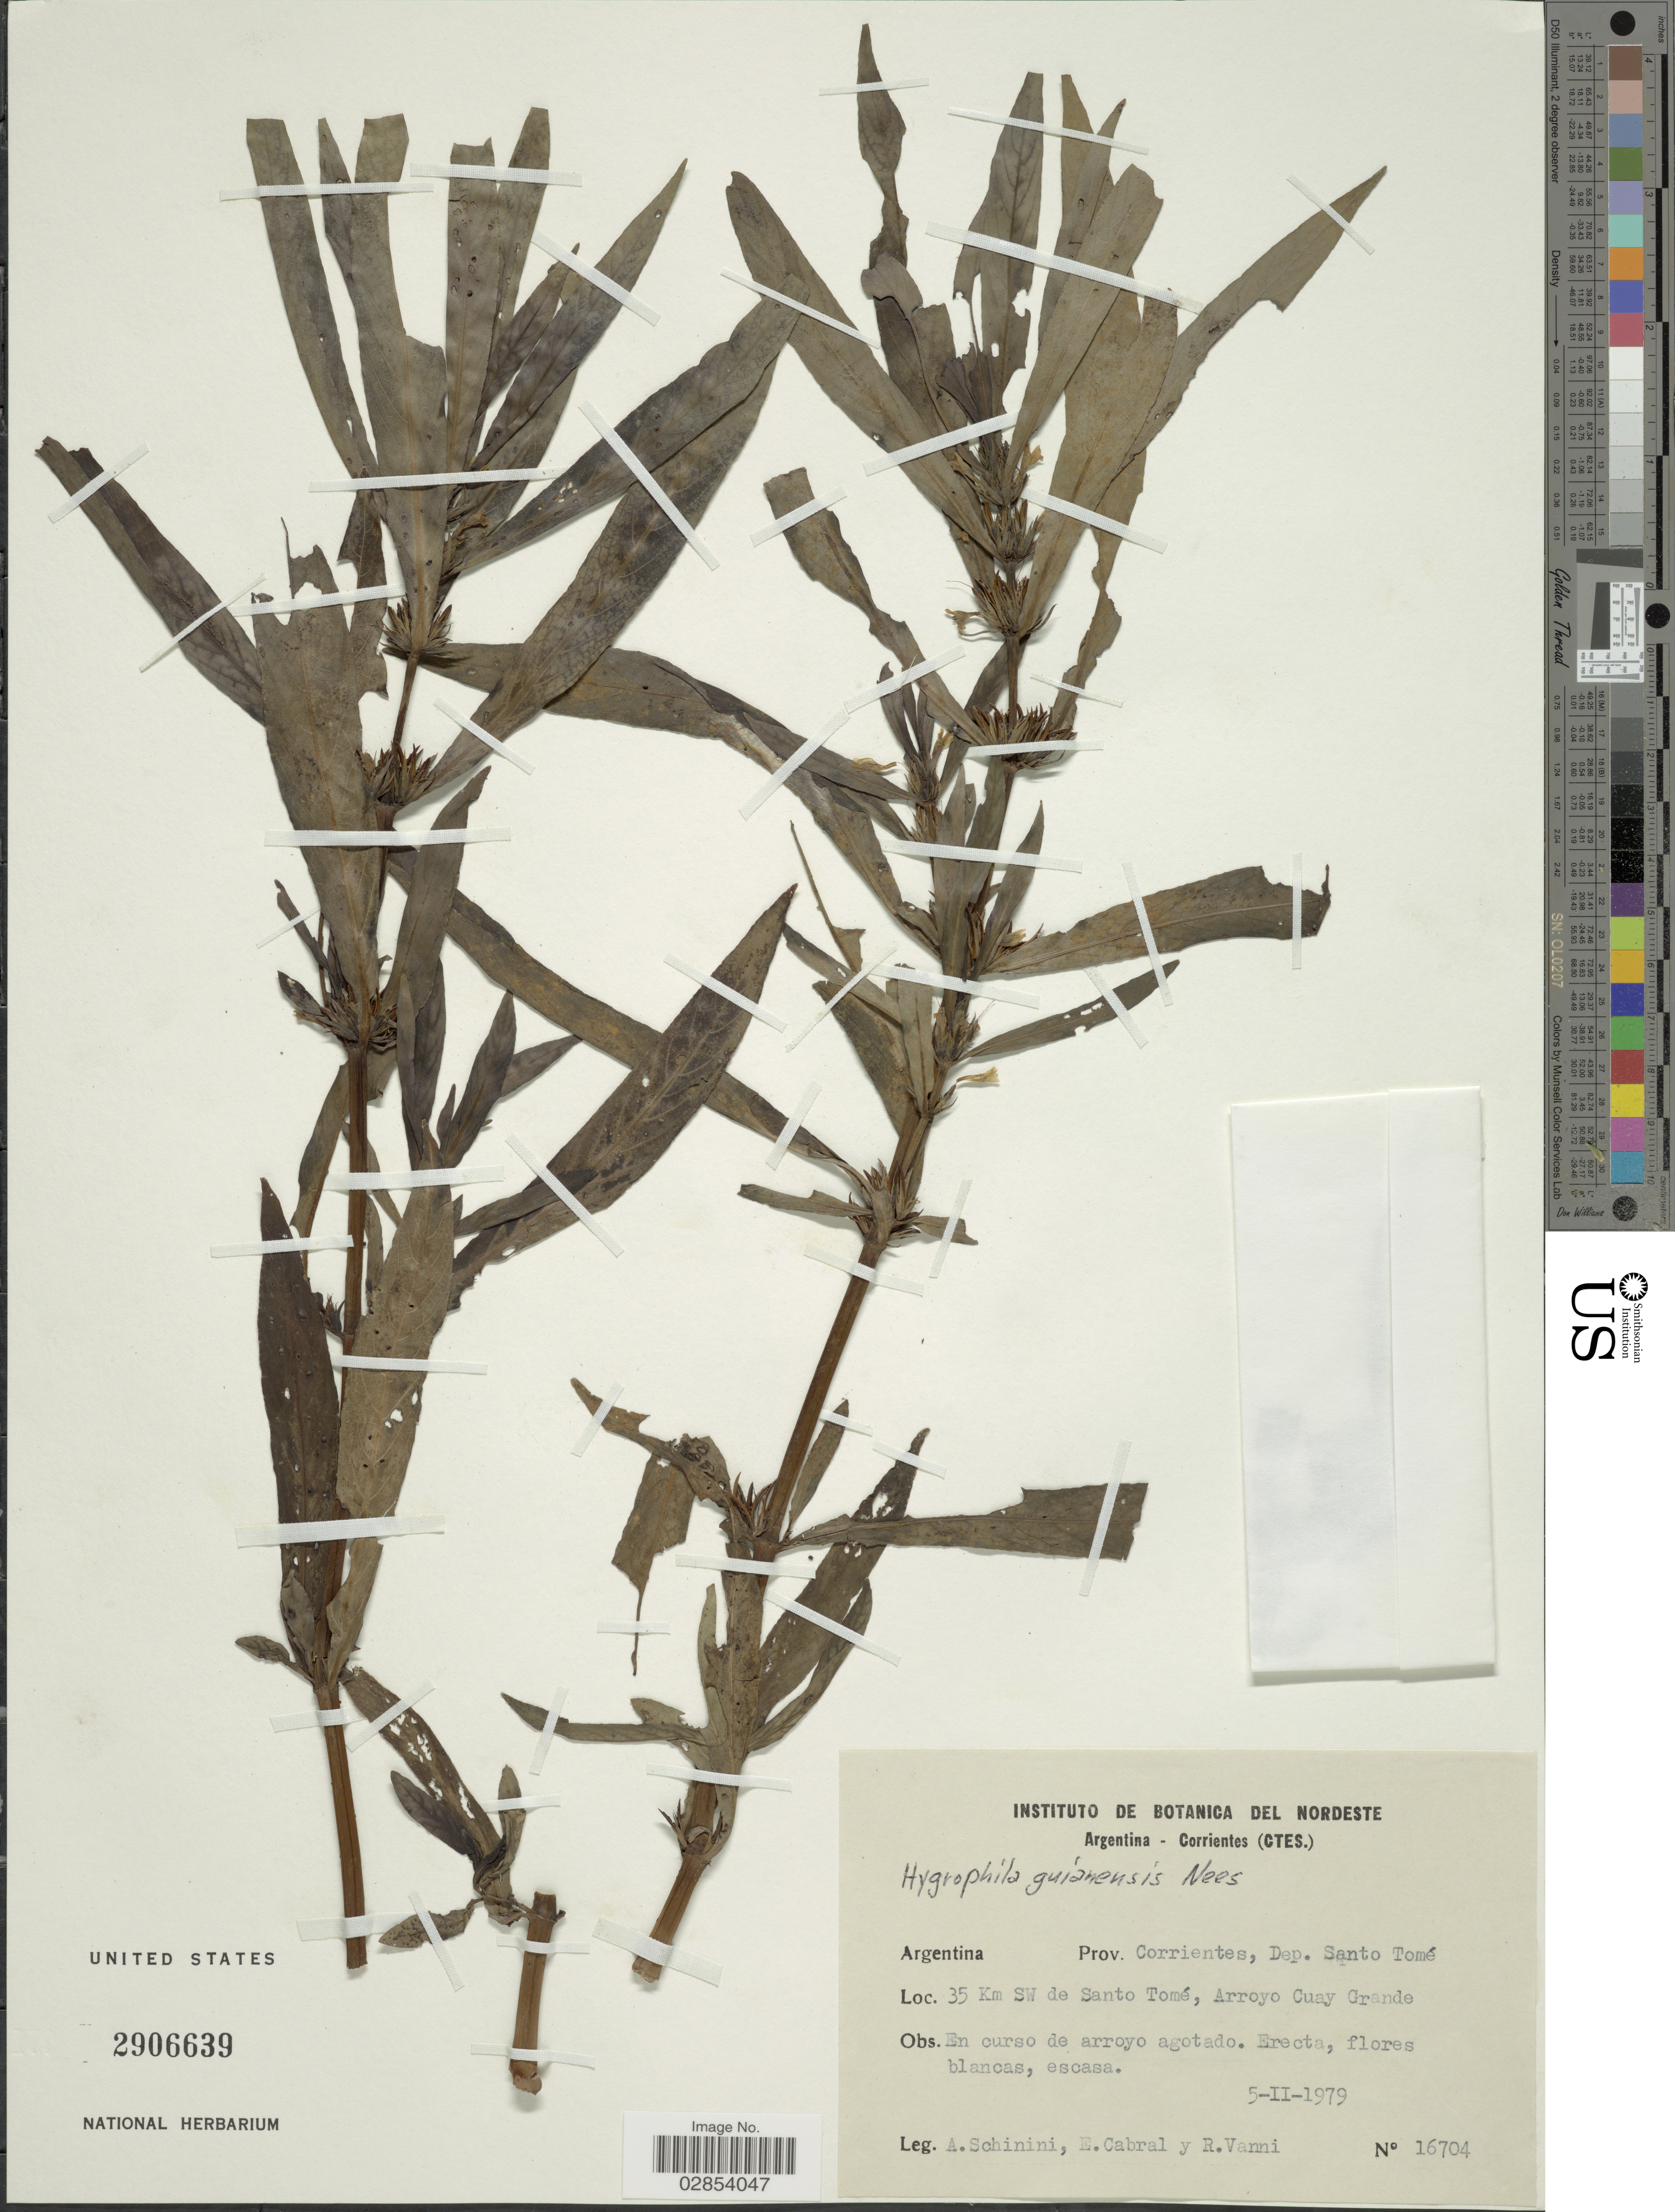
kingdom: Plantae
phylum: Tracheophyta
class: Magnoliopsida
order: Lamiales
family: Acanthaceae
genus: Hygrophila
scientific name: Hygrophila costata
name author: Nees & T. Nees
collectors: A. Schinini, E. Cabral & R. Vanni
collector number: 16704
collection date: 1979-02-05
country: Argentina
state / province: Corrientes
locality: Dep. Santo Tomé, 35 Km SW de Santo Tomé, Arroyo Cuay Grande.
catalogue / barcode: US 2906639